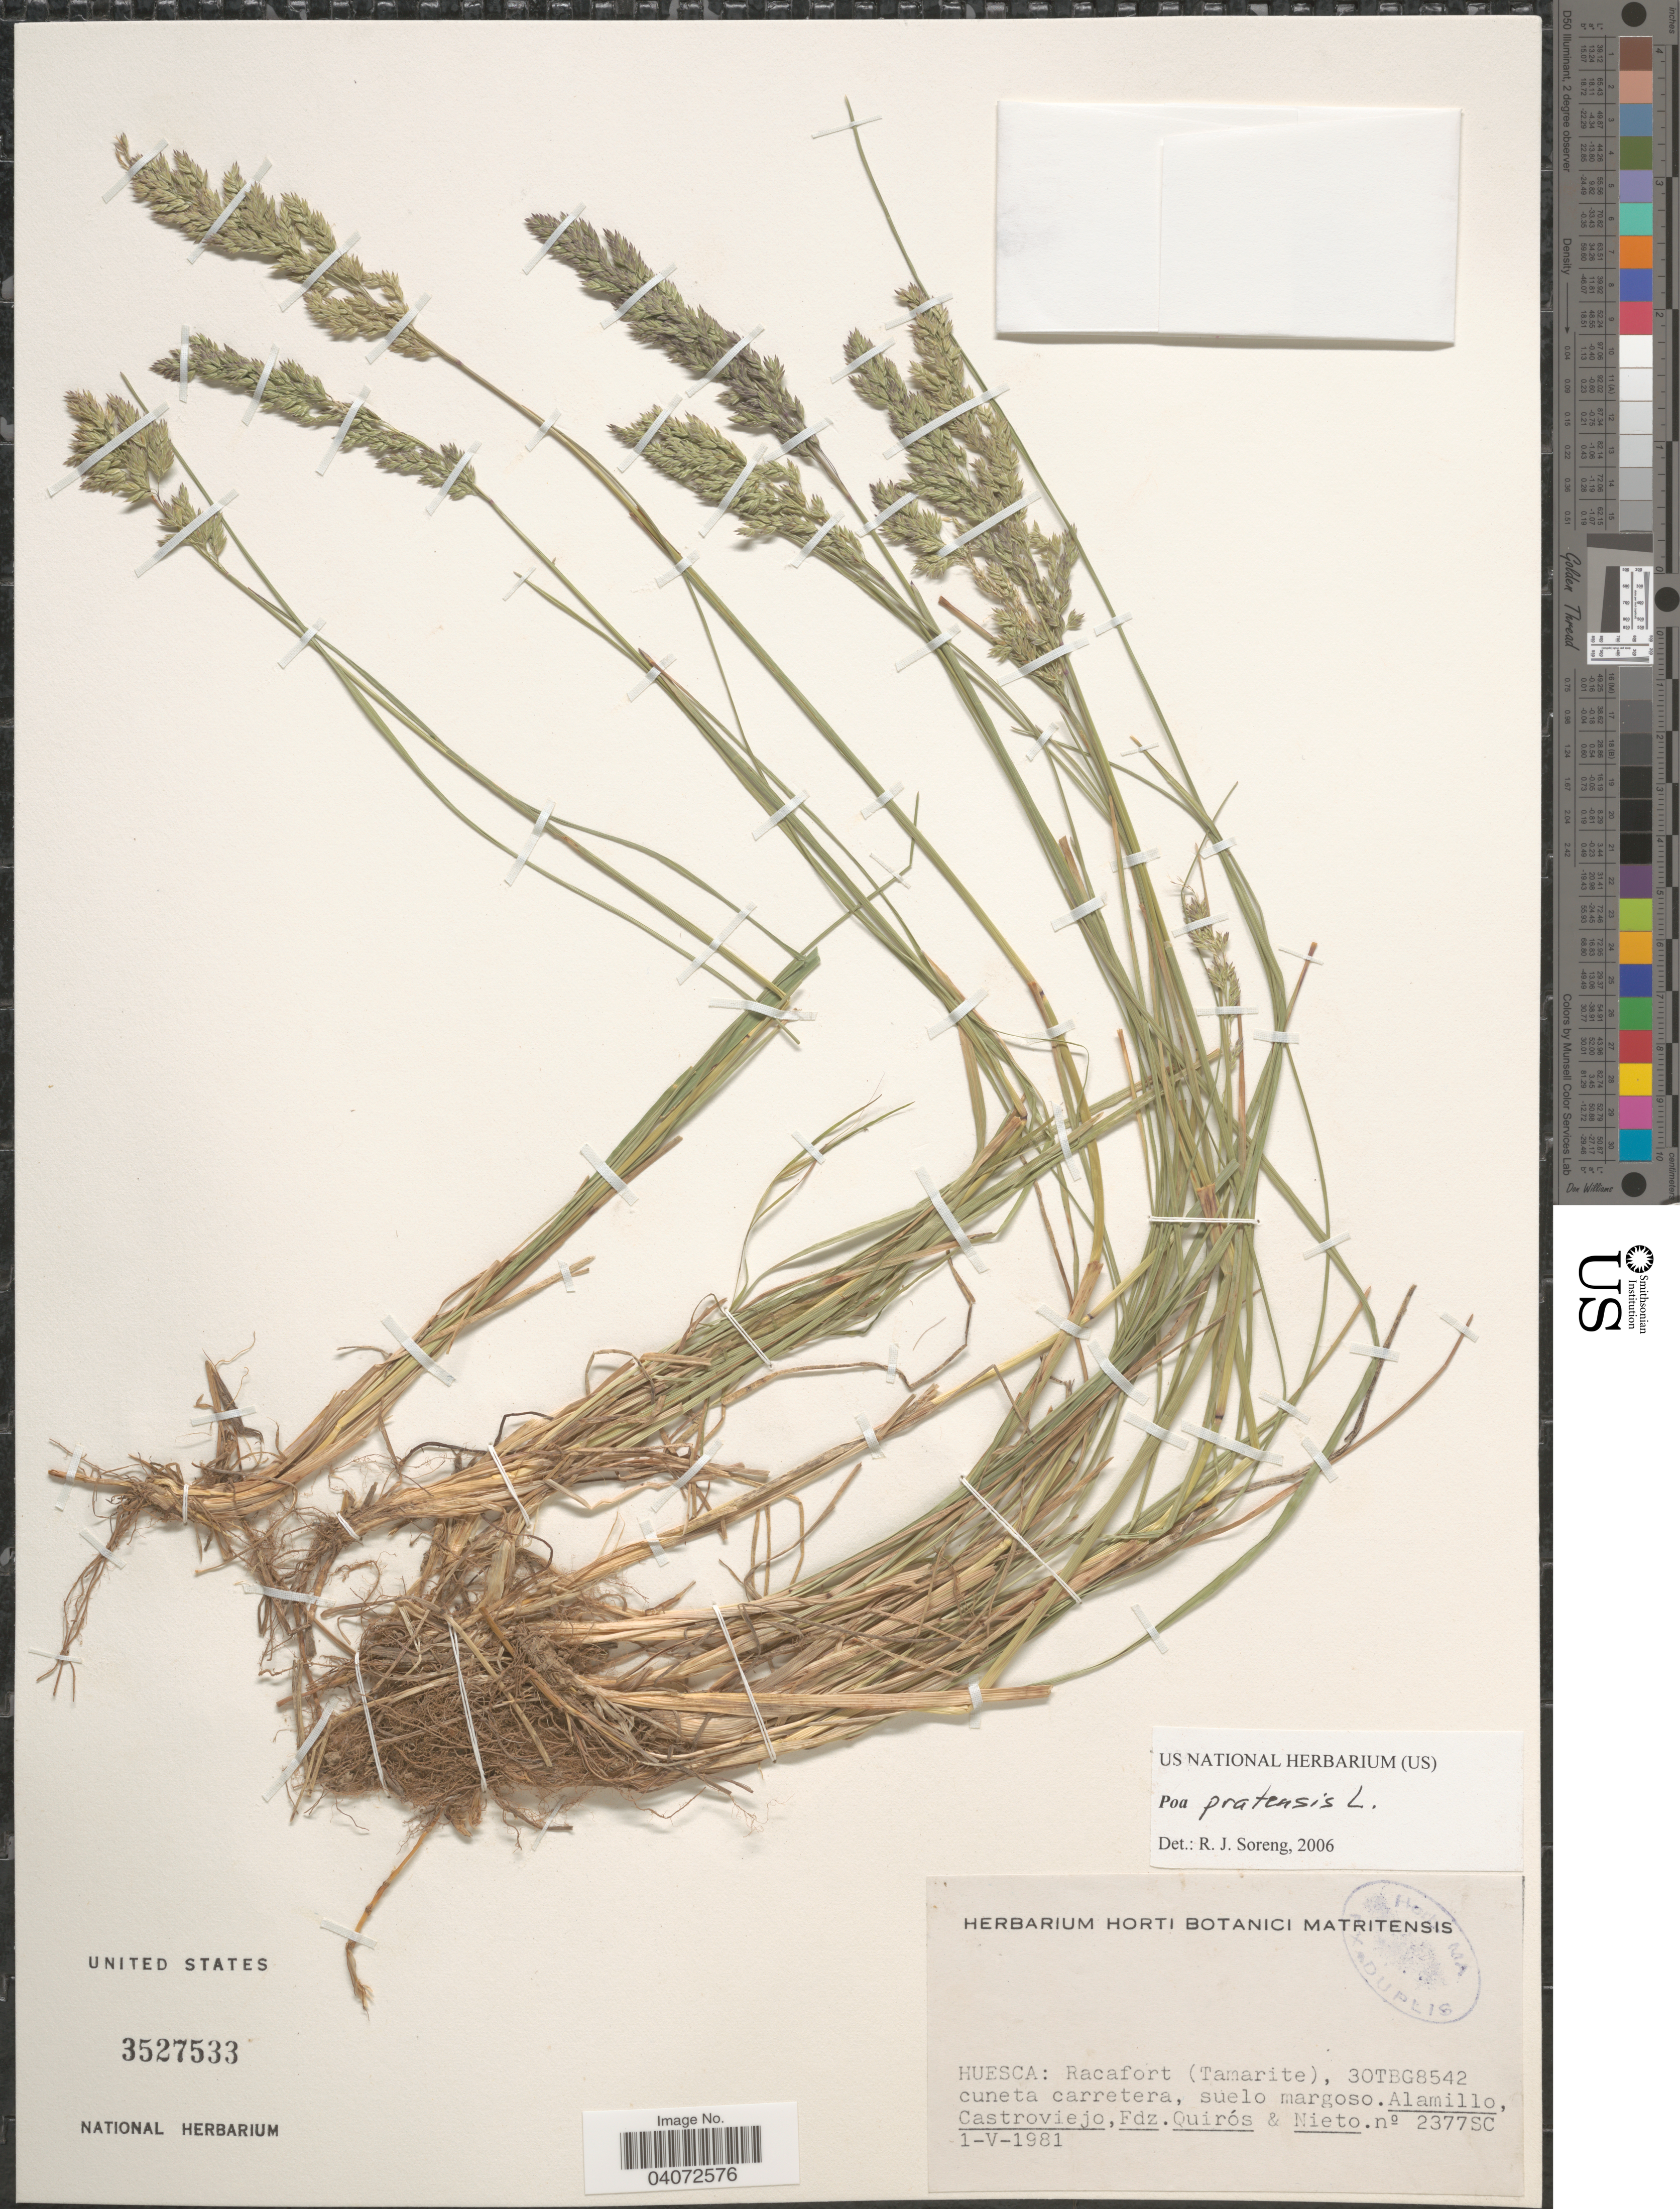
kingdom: Plantae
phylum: Tracheophyta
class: Liliopsida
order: Poales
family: Poaceae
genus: Poa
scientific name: Poa pratensis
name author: L.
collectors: Alamillo, Castroviejo, --, F. Quiros & Nieto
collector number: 2377SC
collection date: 1981-05-01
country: Spain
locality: Huesca: Racafort (Tamarite), 30TBG8542. cuneta carretera.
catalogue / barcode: US 3527533